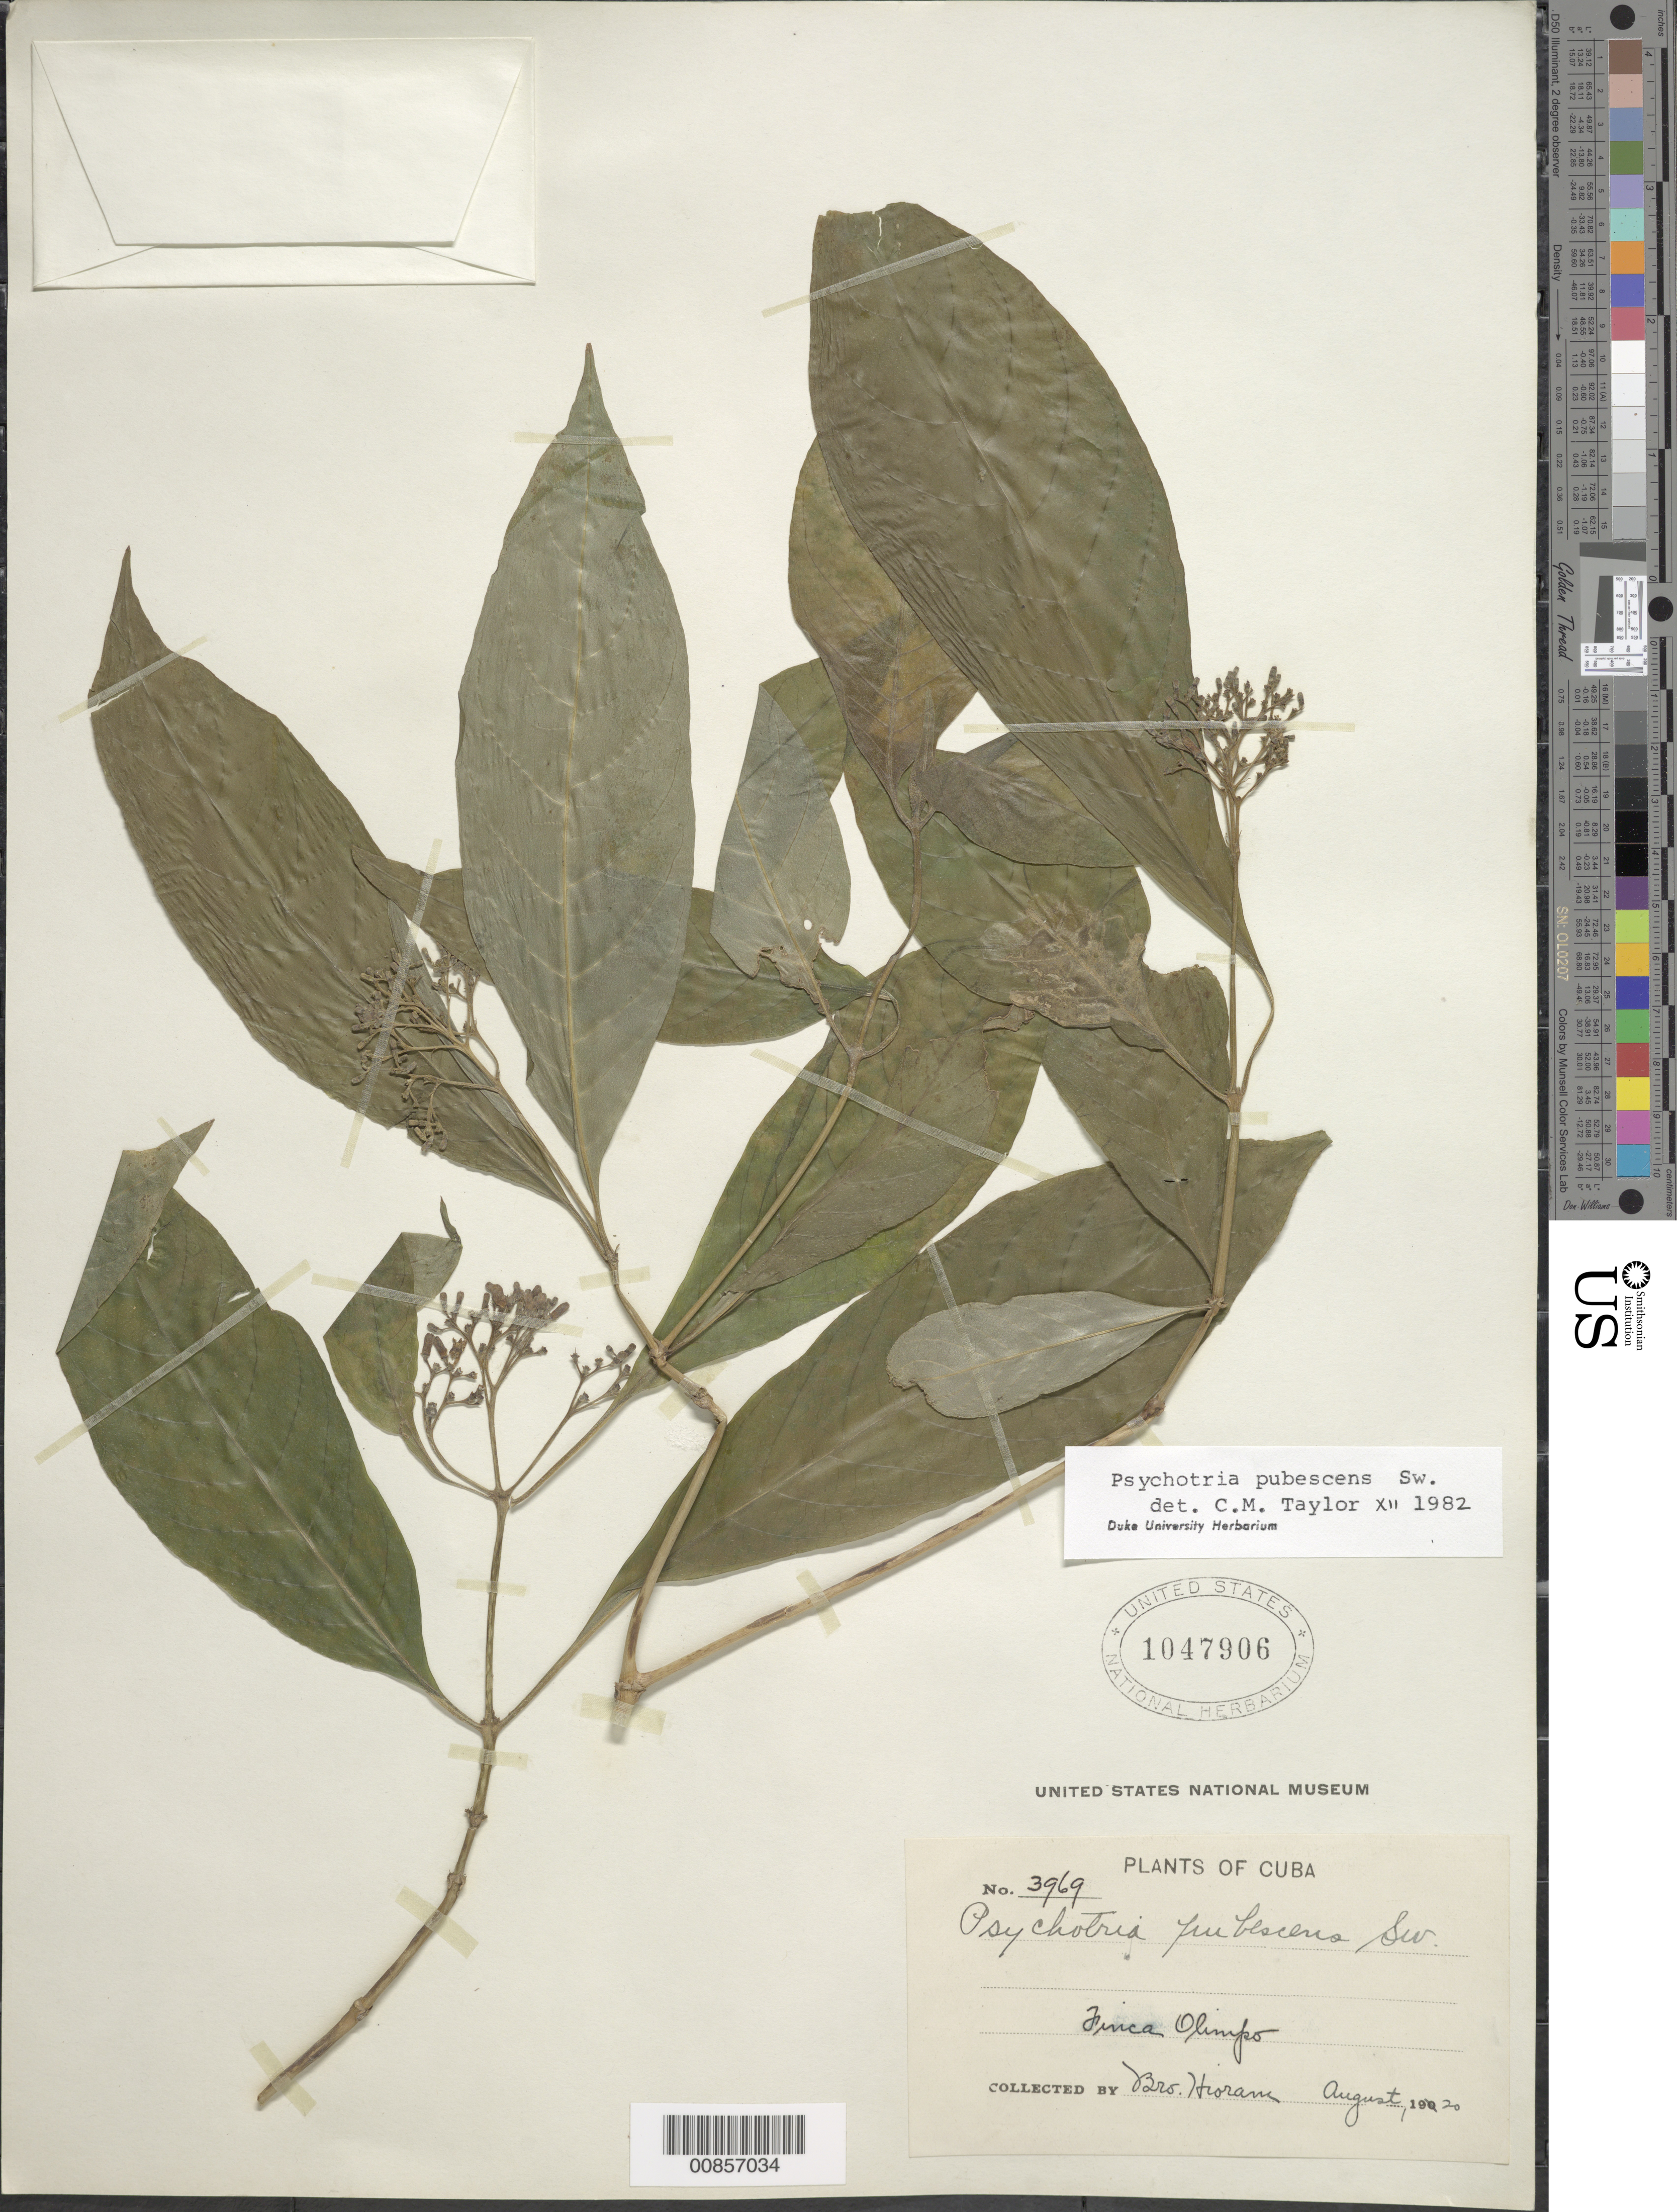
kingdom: Plantae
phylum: Tracheophyta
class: Magnoliopsida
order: Gentianales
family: Rubiaceae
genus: Psychotria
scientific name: Psychotria pubescens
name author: Sw.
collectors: Bro. Hioram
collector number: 3969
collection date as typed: Aug 1920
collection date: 1920-08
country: Cuba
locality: Finca Olimpo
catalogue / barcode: US 1047906